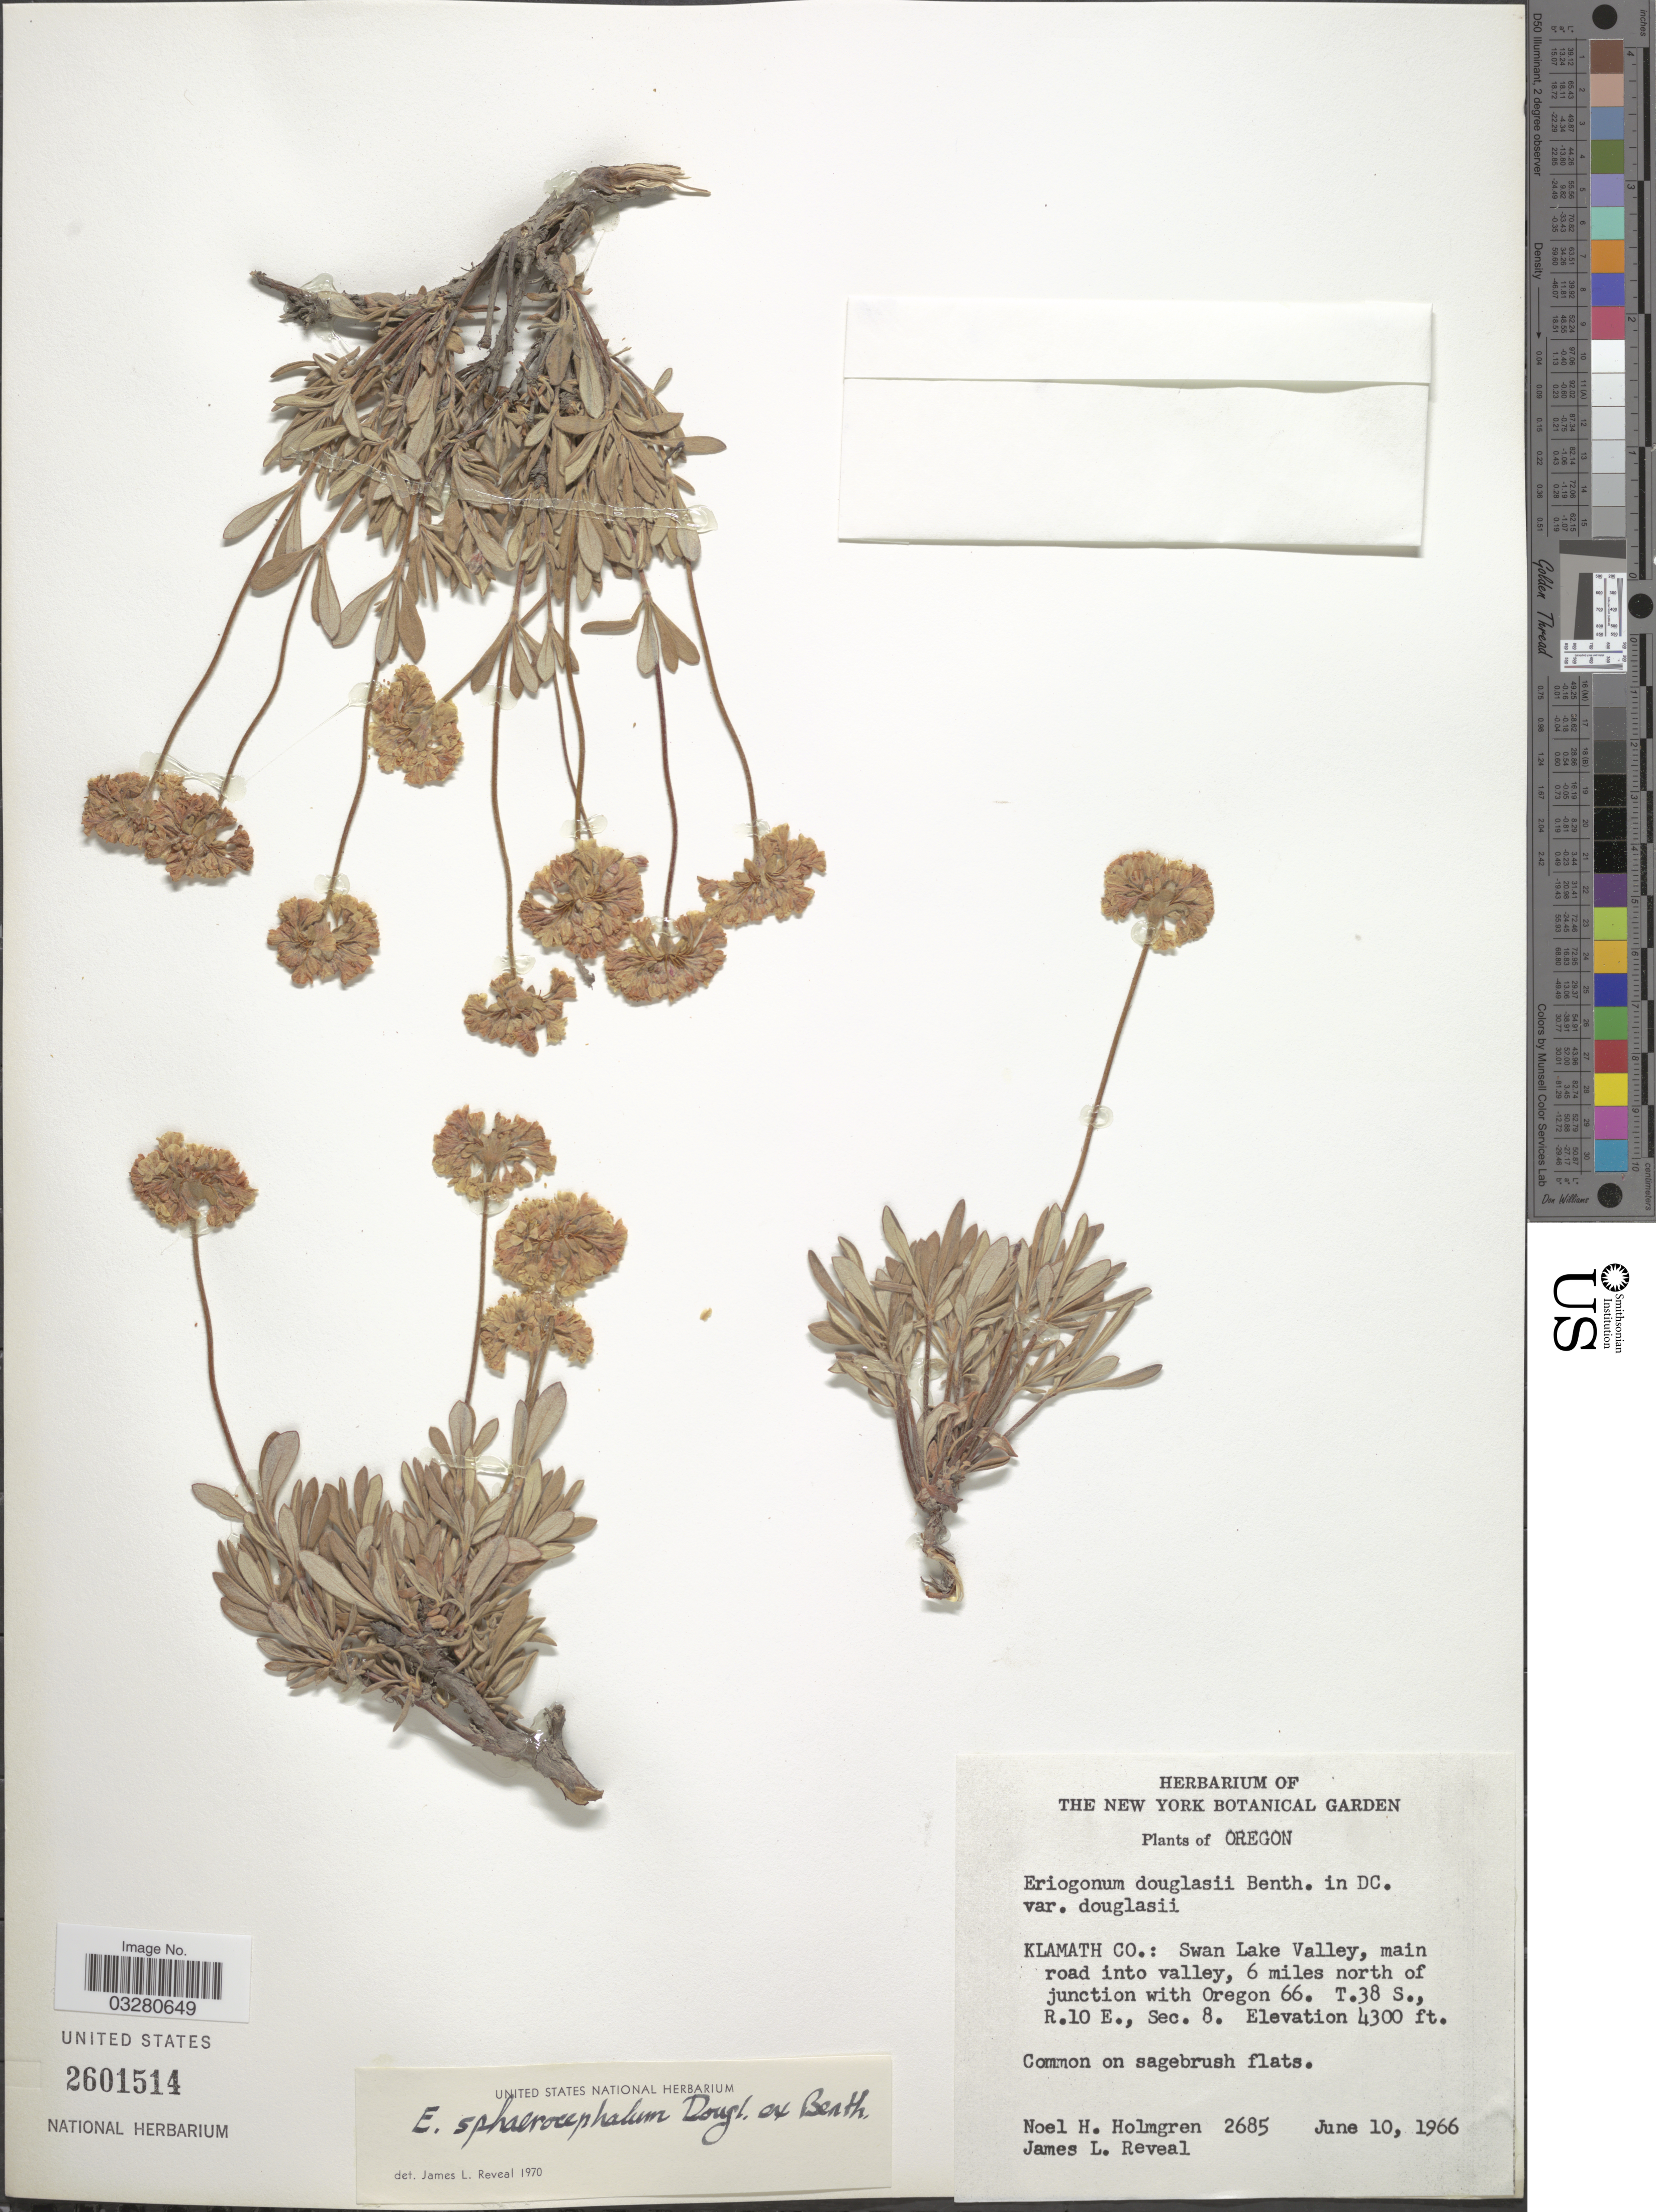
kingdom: Plantae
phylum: Tracheophyta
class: Magnoliopsida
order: Caryophyllales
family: Polygonaceae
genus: Eriogonum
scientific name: Eriogonum sphaerocephalum var. halimioides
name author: (Gand.) S. Stokes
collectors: N. H. Holmgren & J. L. Reveal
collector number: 2685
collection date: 1966-06-10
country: United States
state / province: Oregon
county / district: Klamath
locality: Klamath Co.: Swan Lake Vllaey, main road into valley, 6 miles north of junction with Oregon 66. T.38 S., R.10 E., Sec. 8.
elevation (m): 1311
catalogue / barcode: US 2601514